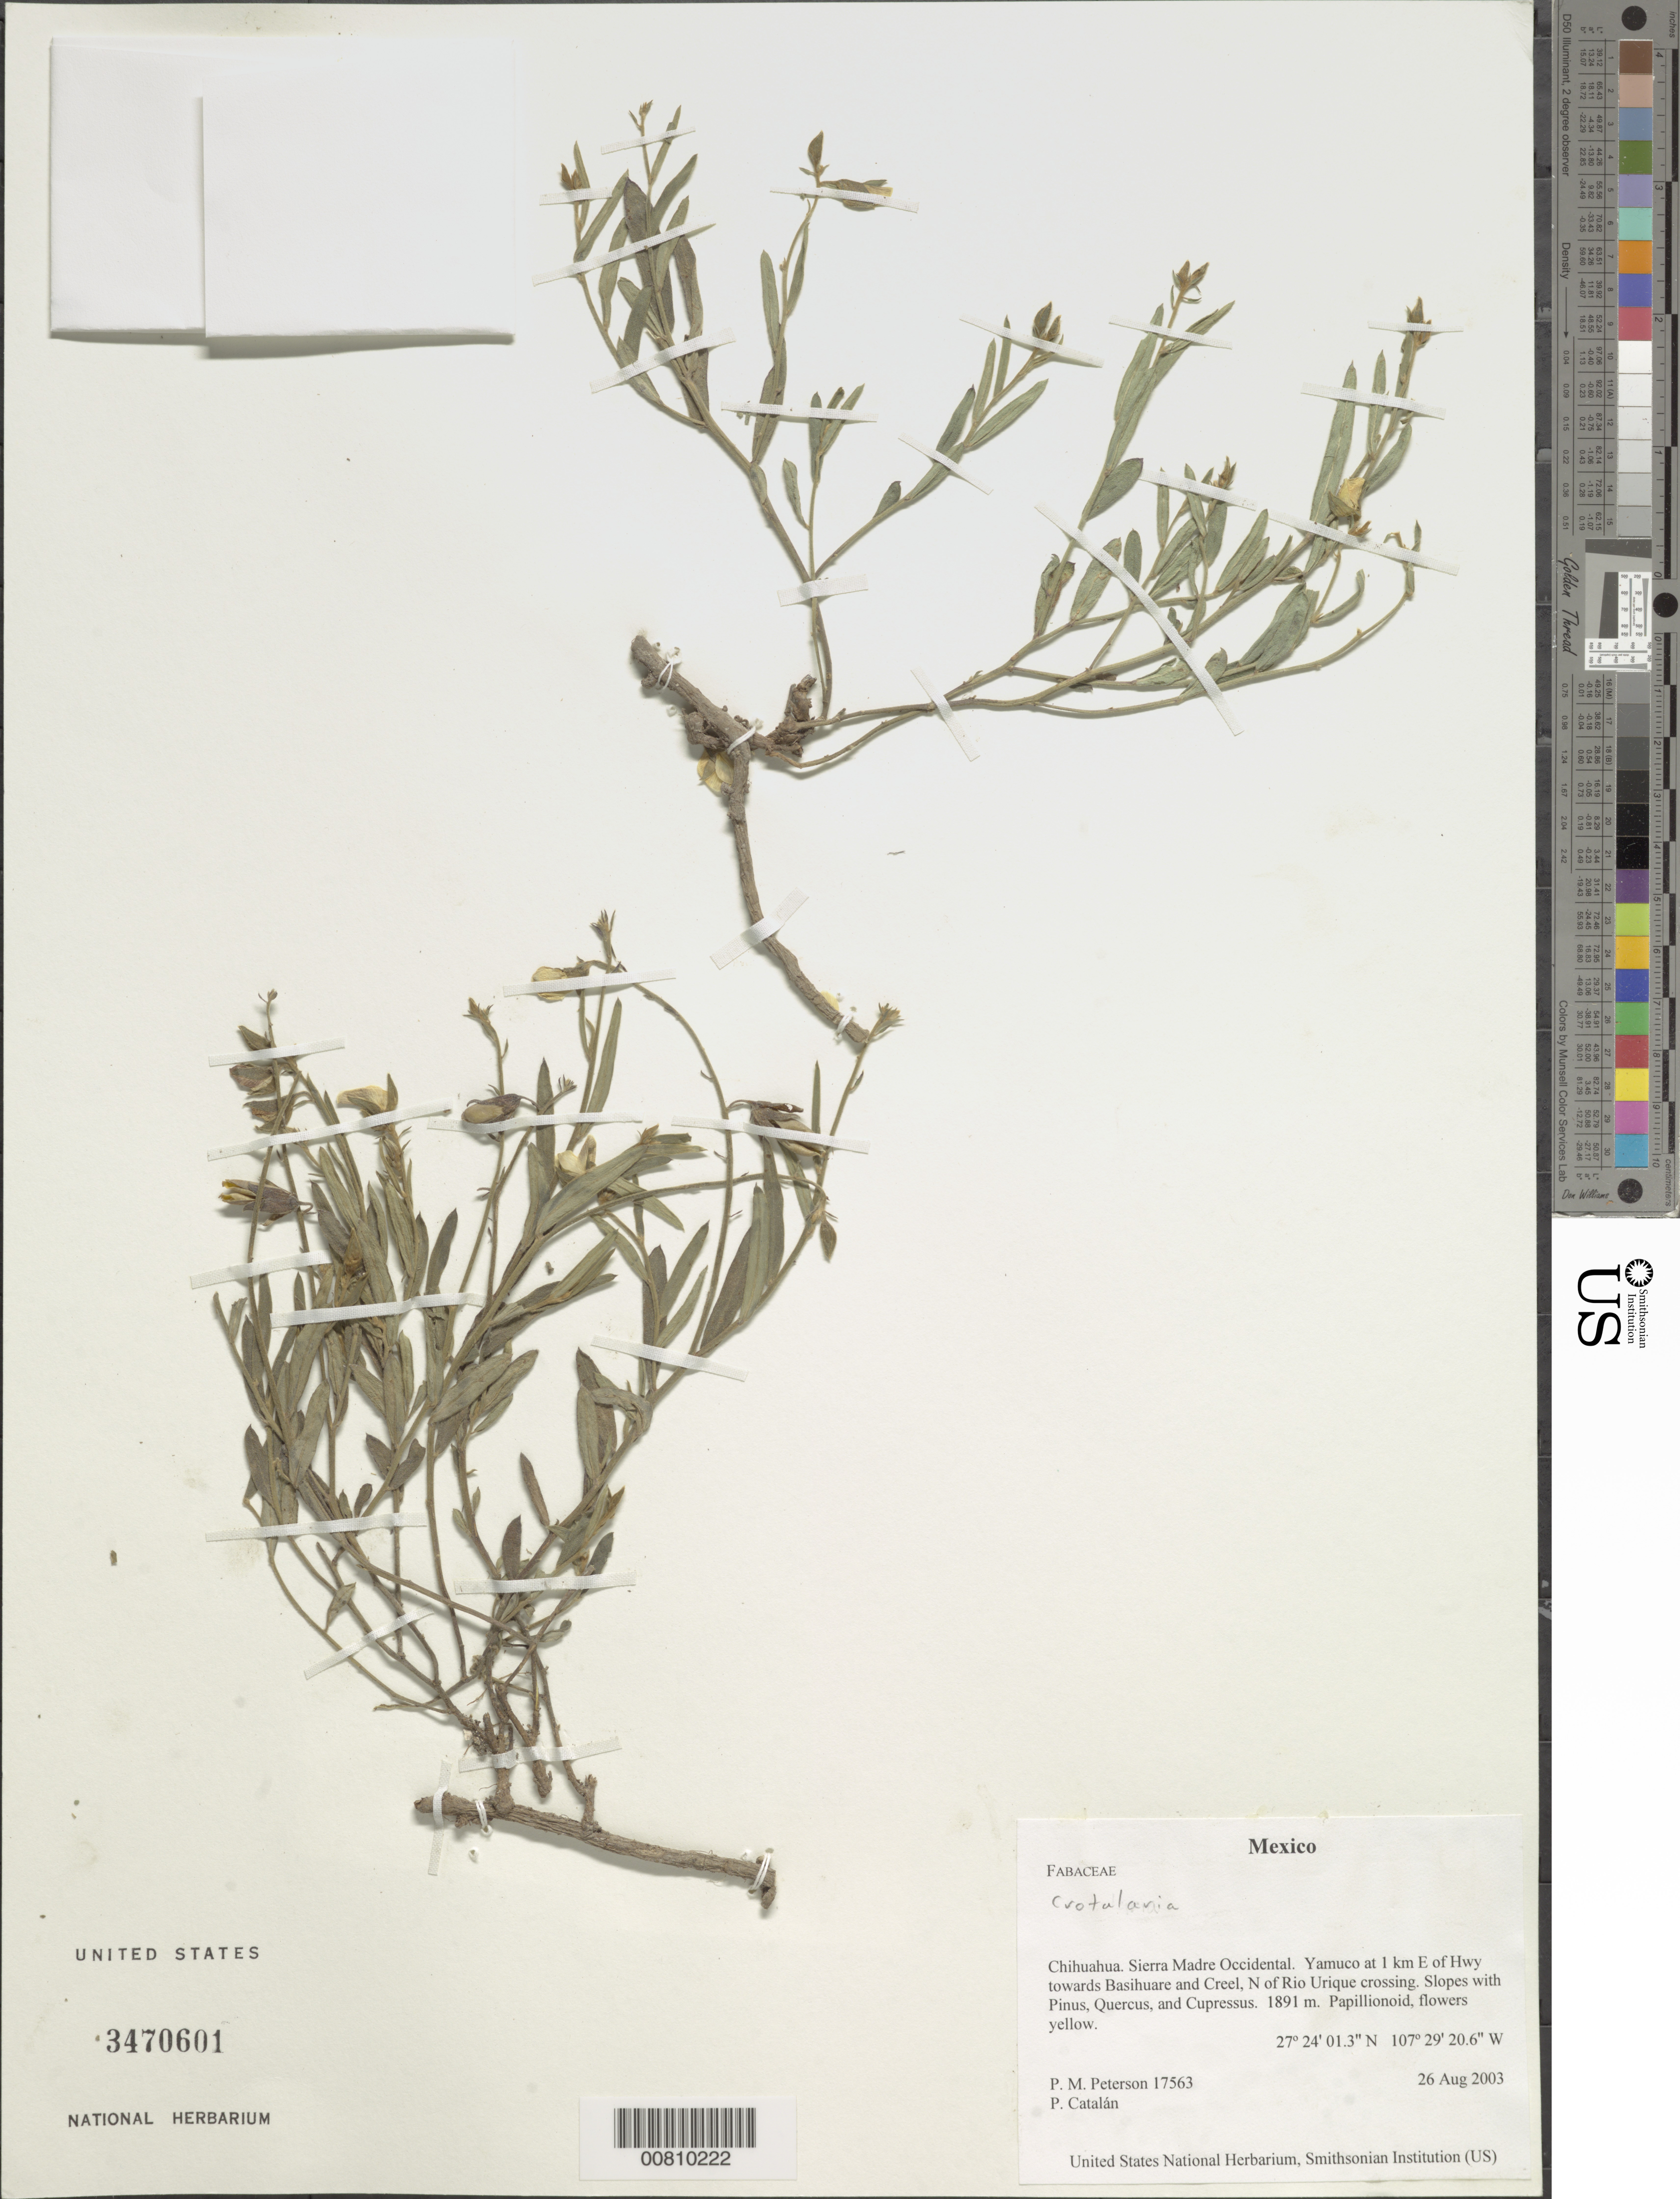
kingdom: Plantae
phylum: Tracheophyta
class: Magnoliopsida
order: Fabales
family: Fabaceae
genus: Crotalaria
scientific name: Crotalaria sp.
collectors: P. M. Peterson & P. Catalán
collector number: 17563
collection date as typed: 26 Aug 2003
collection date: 2003-08-26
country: Mexico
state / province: Chihuahua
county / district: Sierra Madre Occidental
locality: Yamuco at 1 km E of Hwy towards Basihuare and Creel, N of Rio Urique crossing. Slopes with Pinus, Quercus, and Cupressus.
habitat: Papillionoid, flowers yellow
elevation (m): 1891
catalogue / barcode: US 3470601